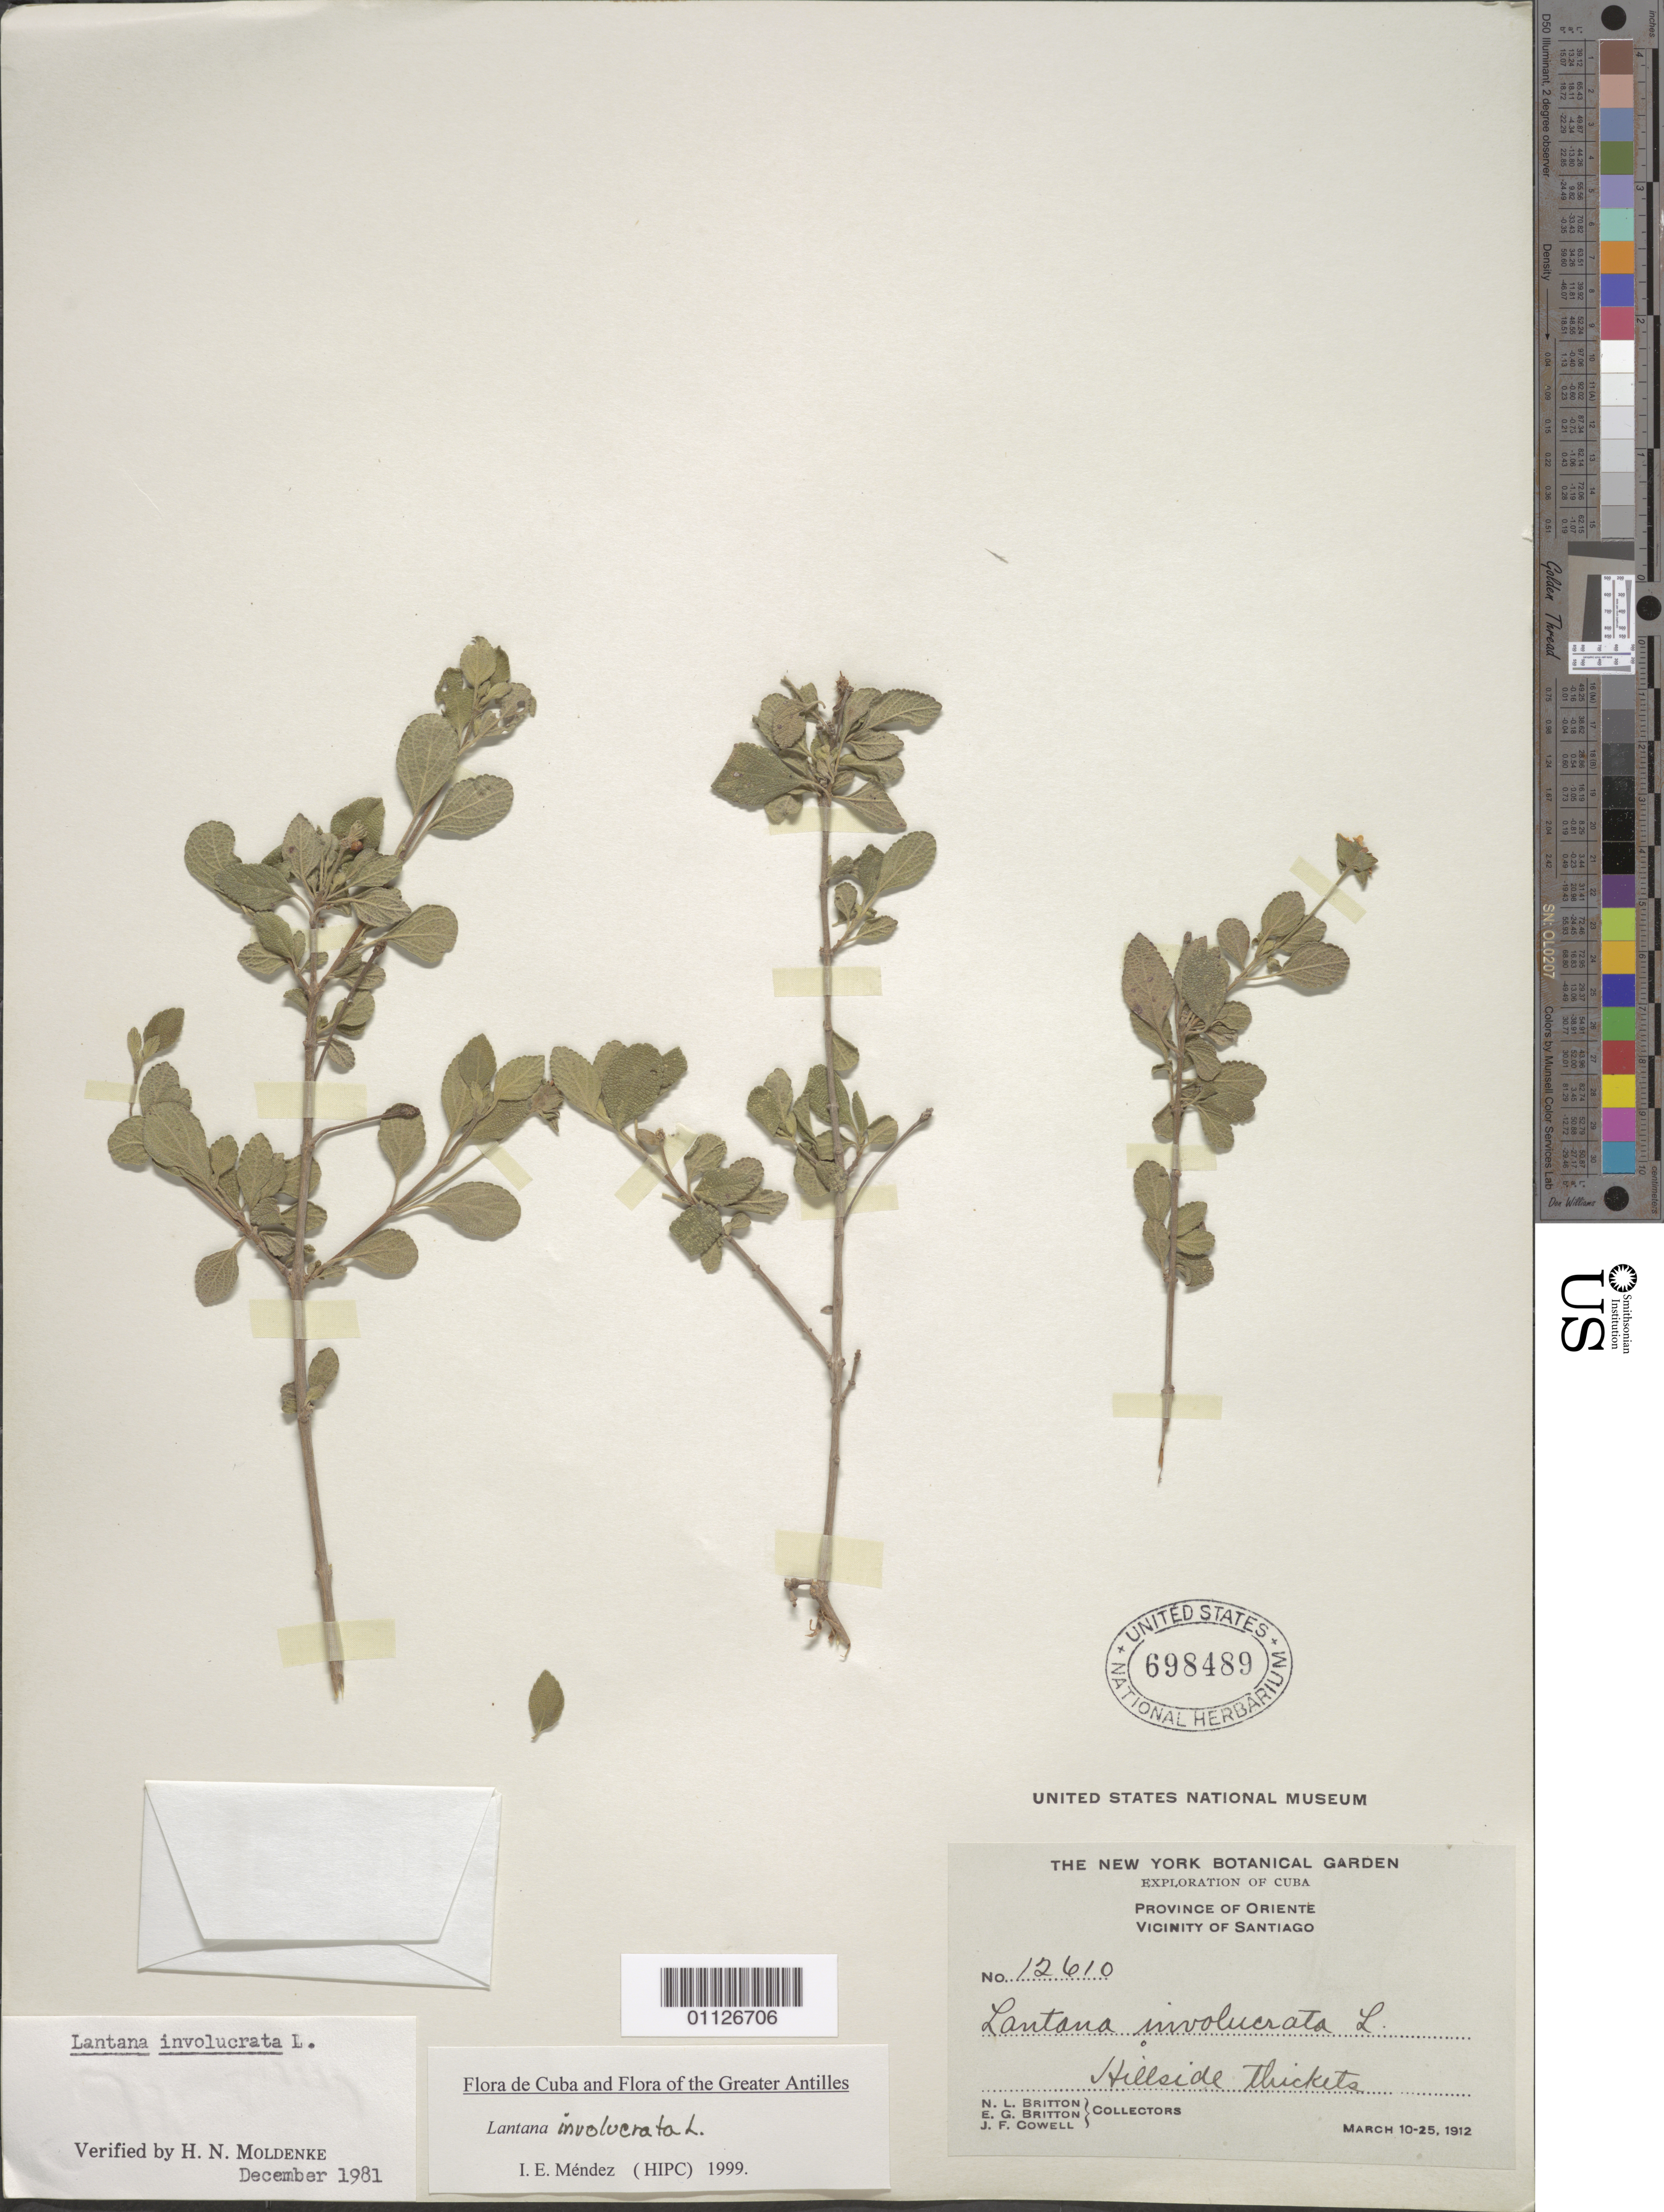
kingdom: Plantae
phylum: Tracheophyta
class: Magnoliopsida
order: Lamiales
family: Verbenaceae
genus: Lantana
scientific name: Lantana involucrata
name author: L.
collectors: N. Britton, E. G. Britton & J. F. Cowell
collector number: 12610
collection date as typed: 10 Mar 1912 to 25 Mar 1912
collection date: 1912-03-10/1912-03-25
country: Cuba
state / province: Santiago de Cuba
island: Cuba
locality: Vicinity of Santiago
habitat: hillside thickets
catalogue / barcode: US 698489